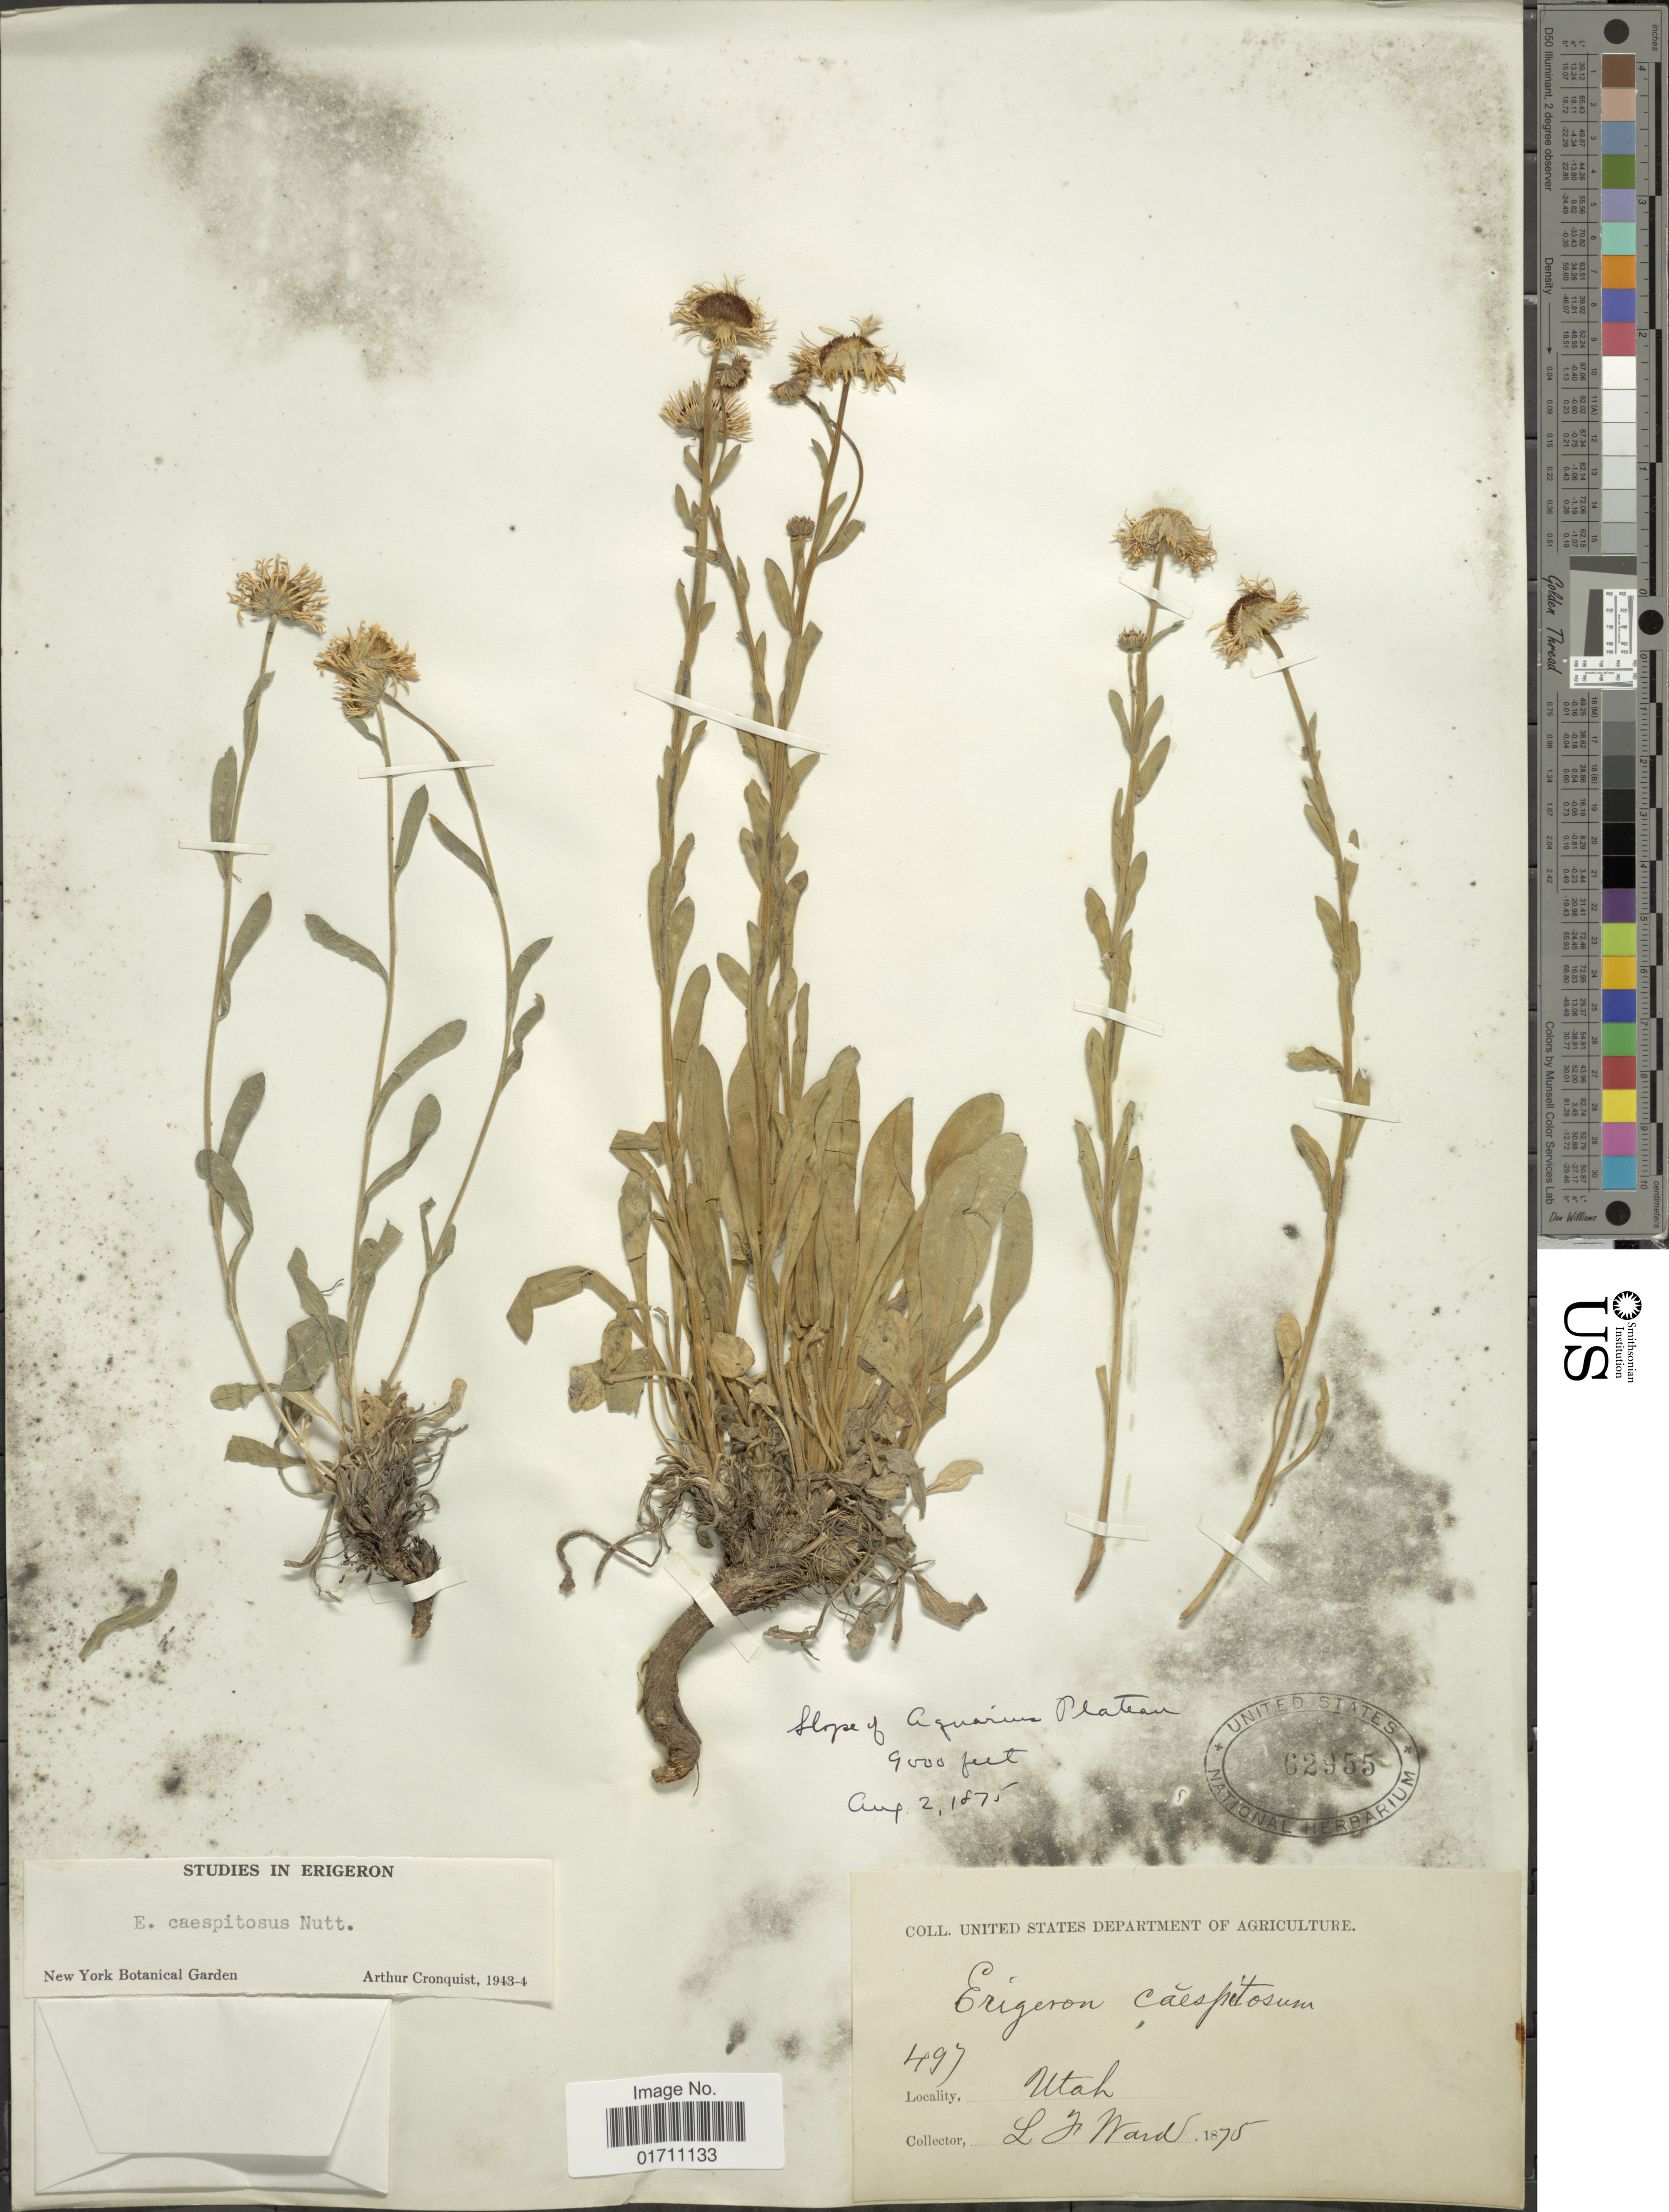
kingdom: Plantae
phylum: Tracheophyta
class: Magnoliopsida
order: Asterales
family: Asteraceae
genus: Erigeron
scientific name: Erigeron caespitosus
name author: Nutt.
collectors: L. Ward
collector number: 497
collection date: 1875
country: United States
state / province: Utah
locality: Slope of Aquarium Plateau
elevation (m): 2743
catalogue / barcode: US 62955